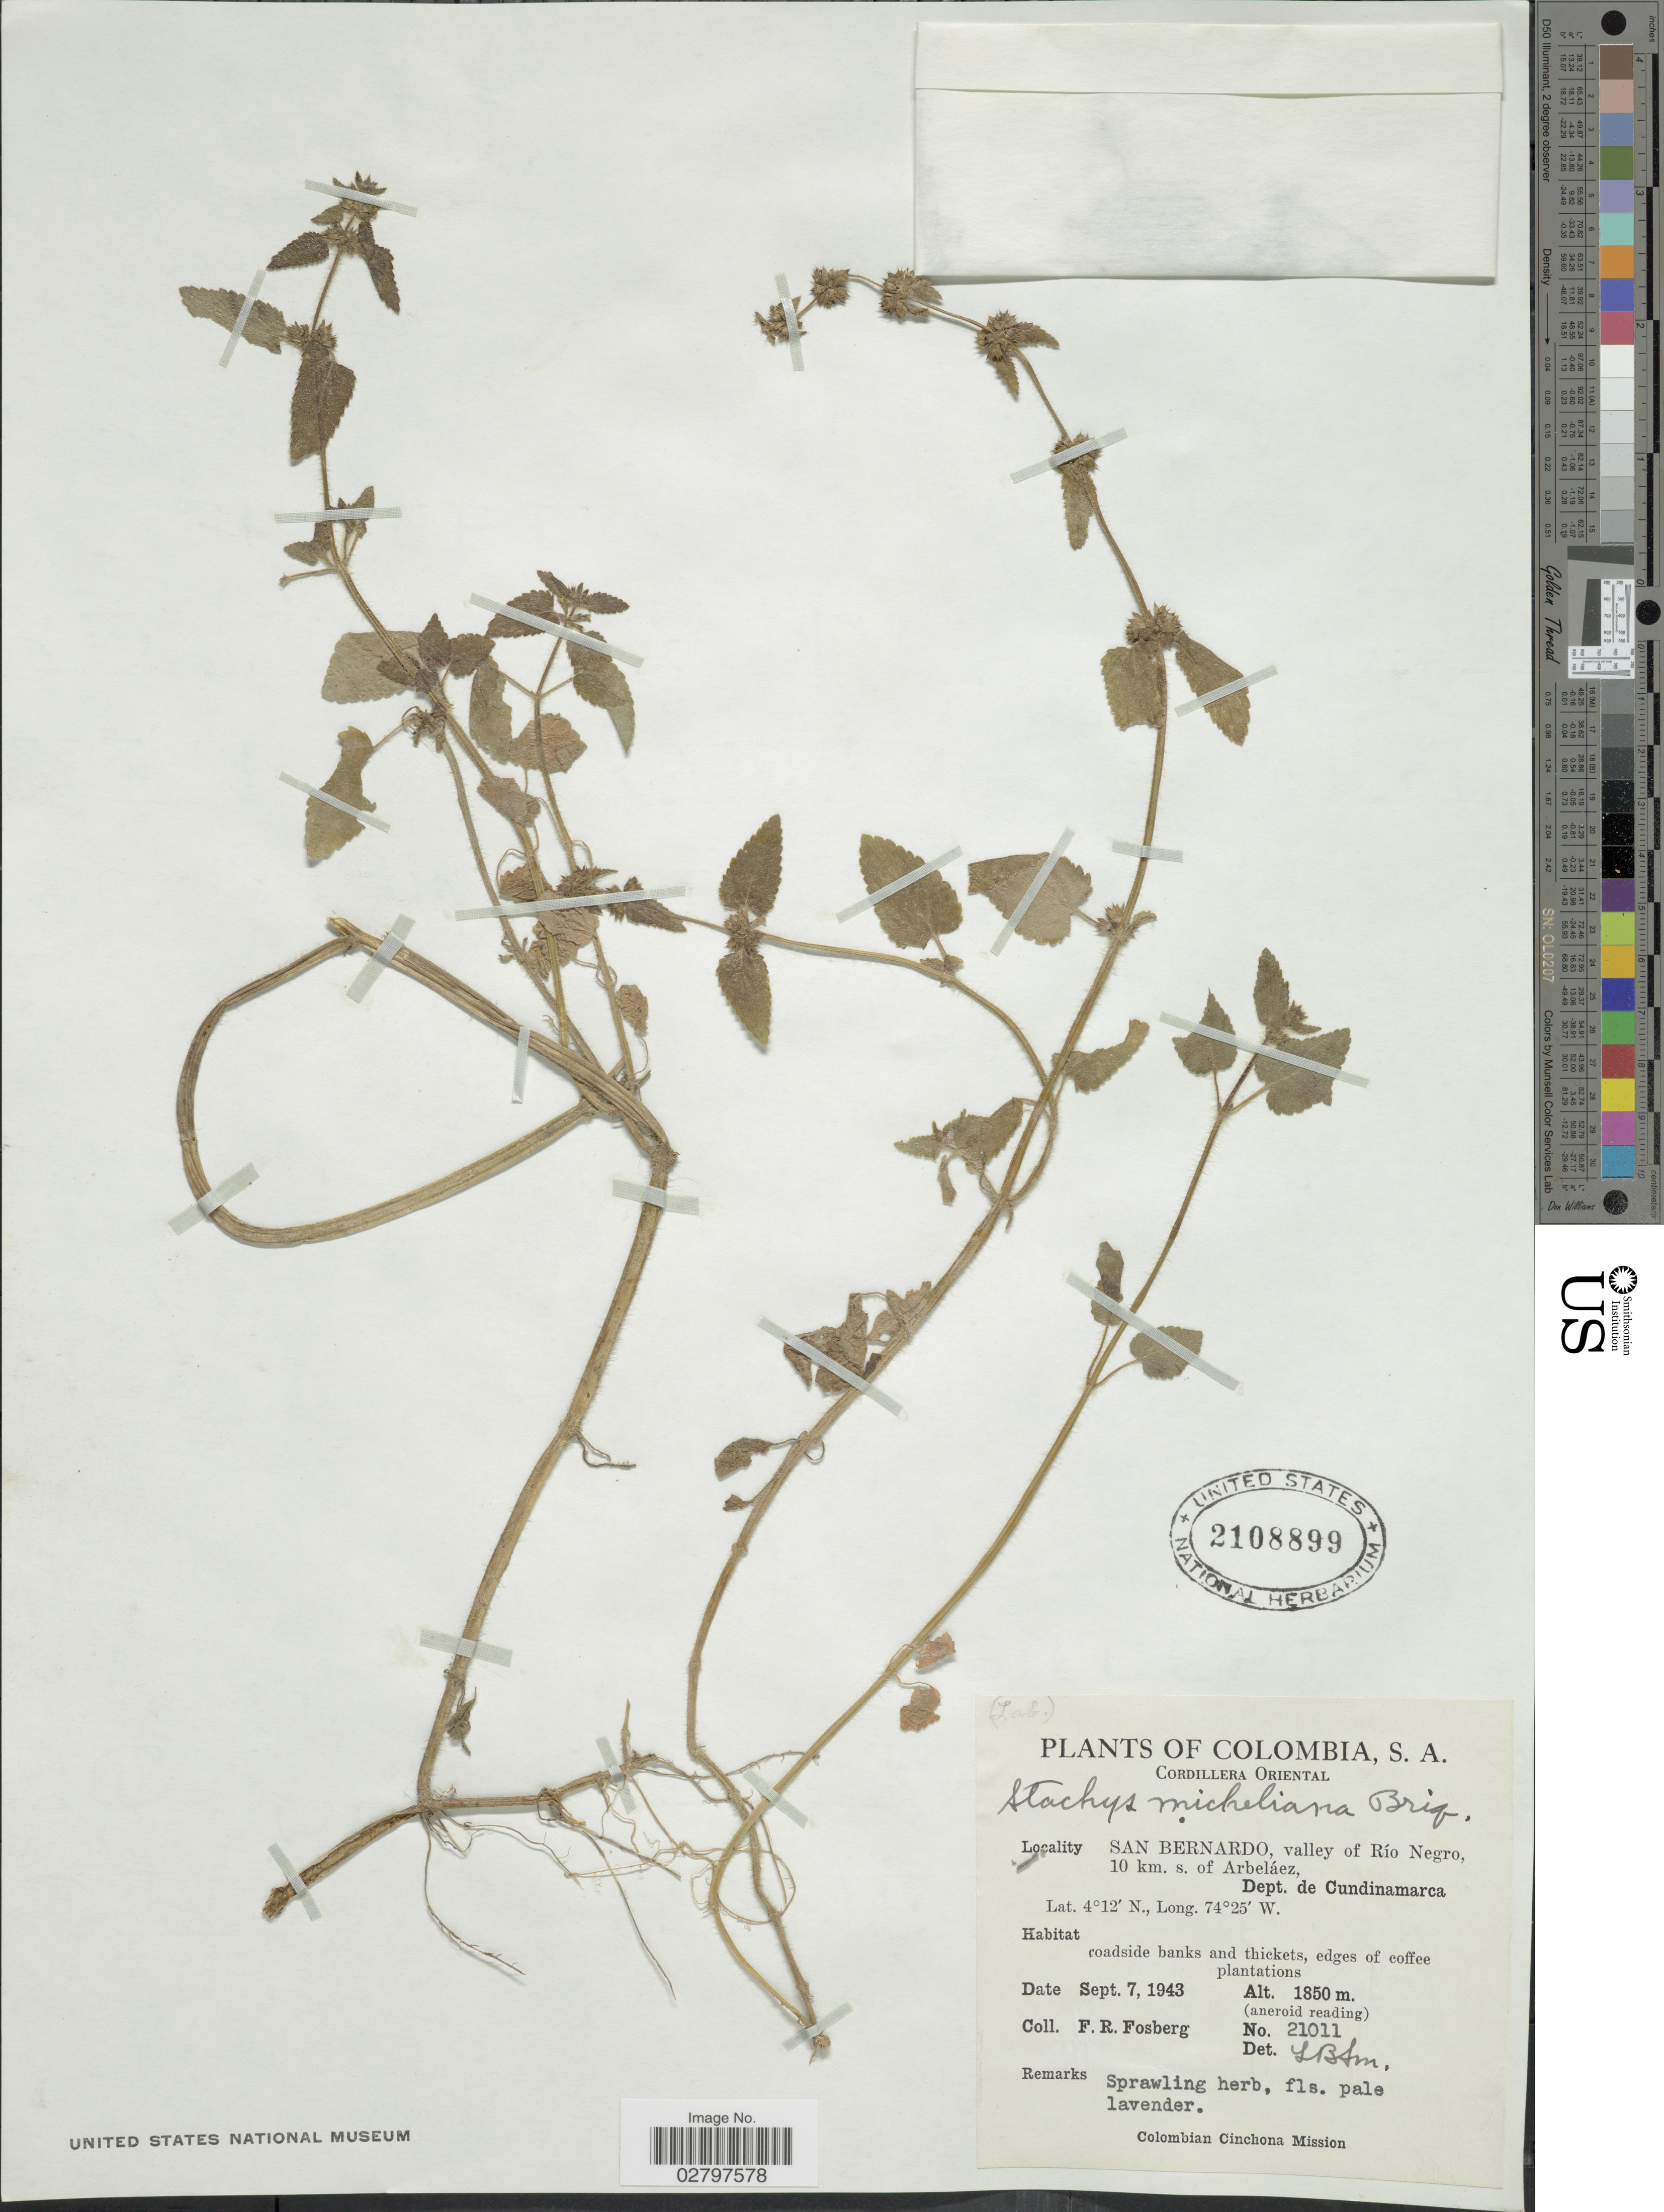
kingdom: Plantae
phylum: Tracheophyta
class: Magnoliopsida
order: Lamiales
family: Lamiaceae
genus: Stachys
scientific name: Stachys micheliana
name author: Briq. ex Micheli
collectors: F. R. Fosberg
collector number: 21011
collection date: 1943-09-07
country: Colombia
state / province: Cundinamarca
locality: Cordillera Oriental, San Bernardo, valley of Río Negro, 10 km. s. of Arbeláez, Dept. de Cundinamarca.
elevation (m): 1850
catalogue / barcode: US 2108899